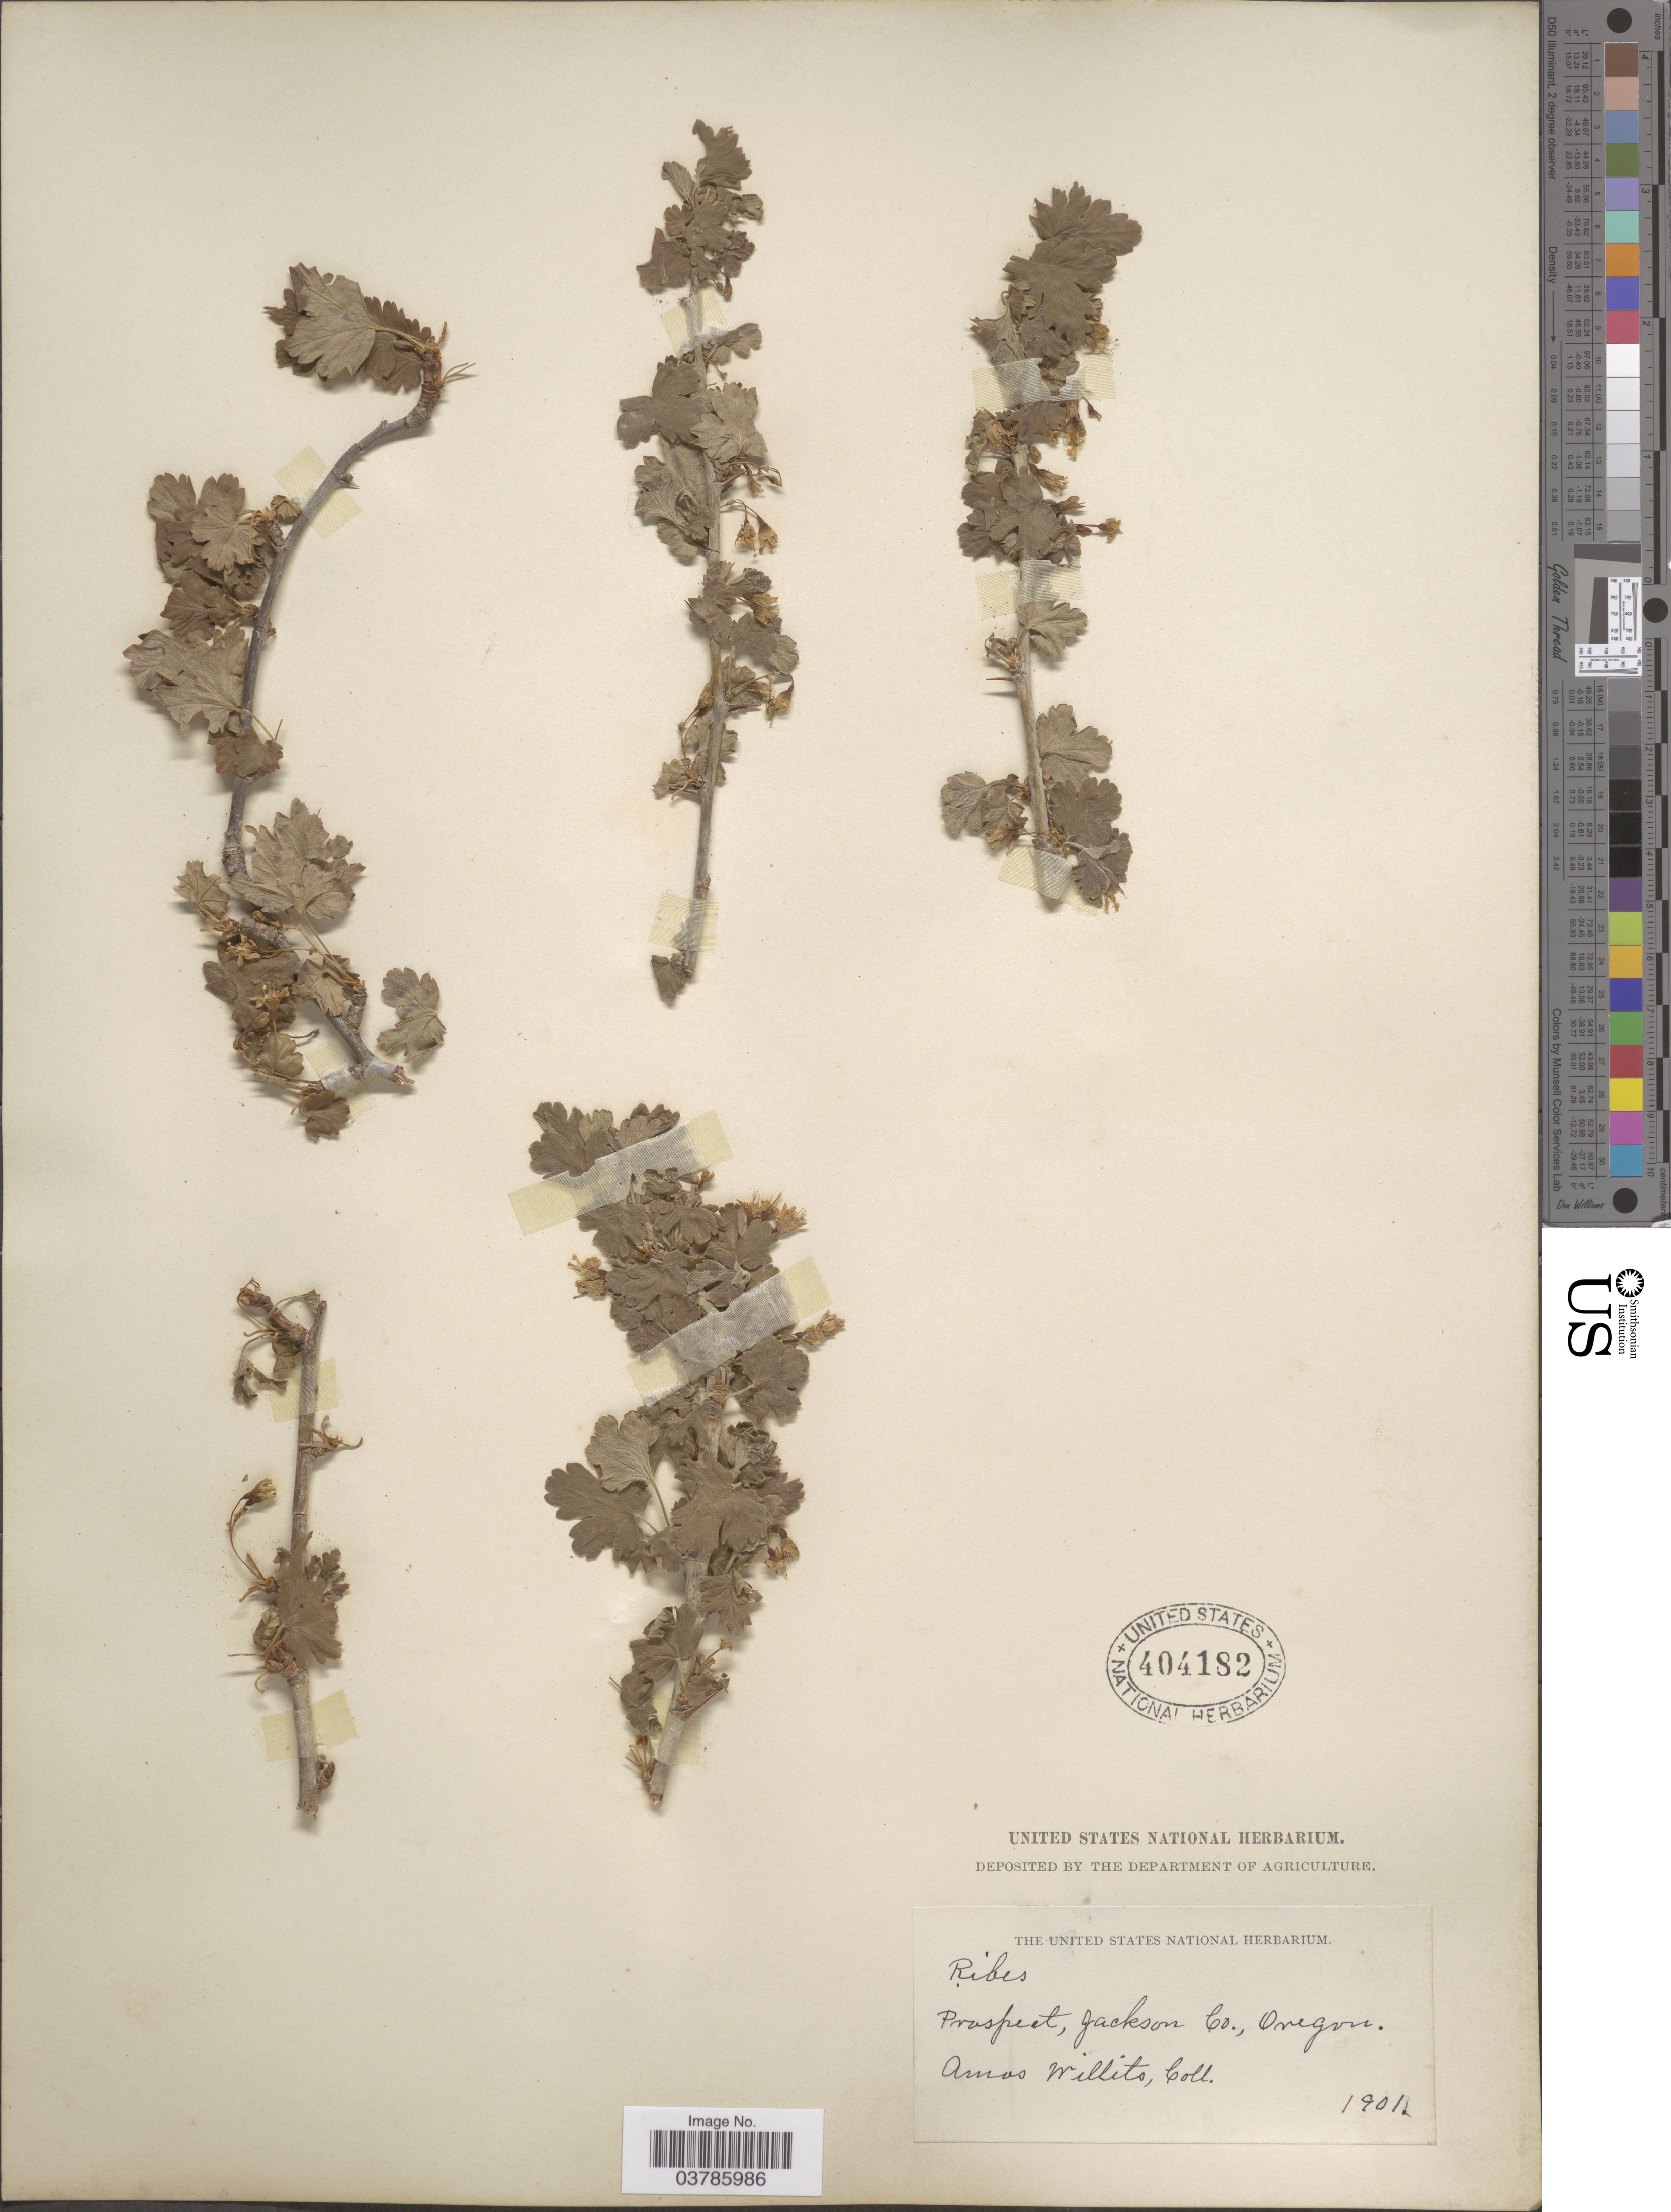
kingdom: Plantae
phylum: Tracheophyta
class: Magnoliopsida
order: Saxifragales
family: Grossulariaceae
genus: Ribes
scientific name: Ribes sp.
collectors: A. Willits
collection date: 1901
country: United States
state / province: Oregon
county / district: Jackson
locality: Prospect, Jackson Co.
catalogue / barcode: US 404182